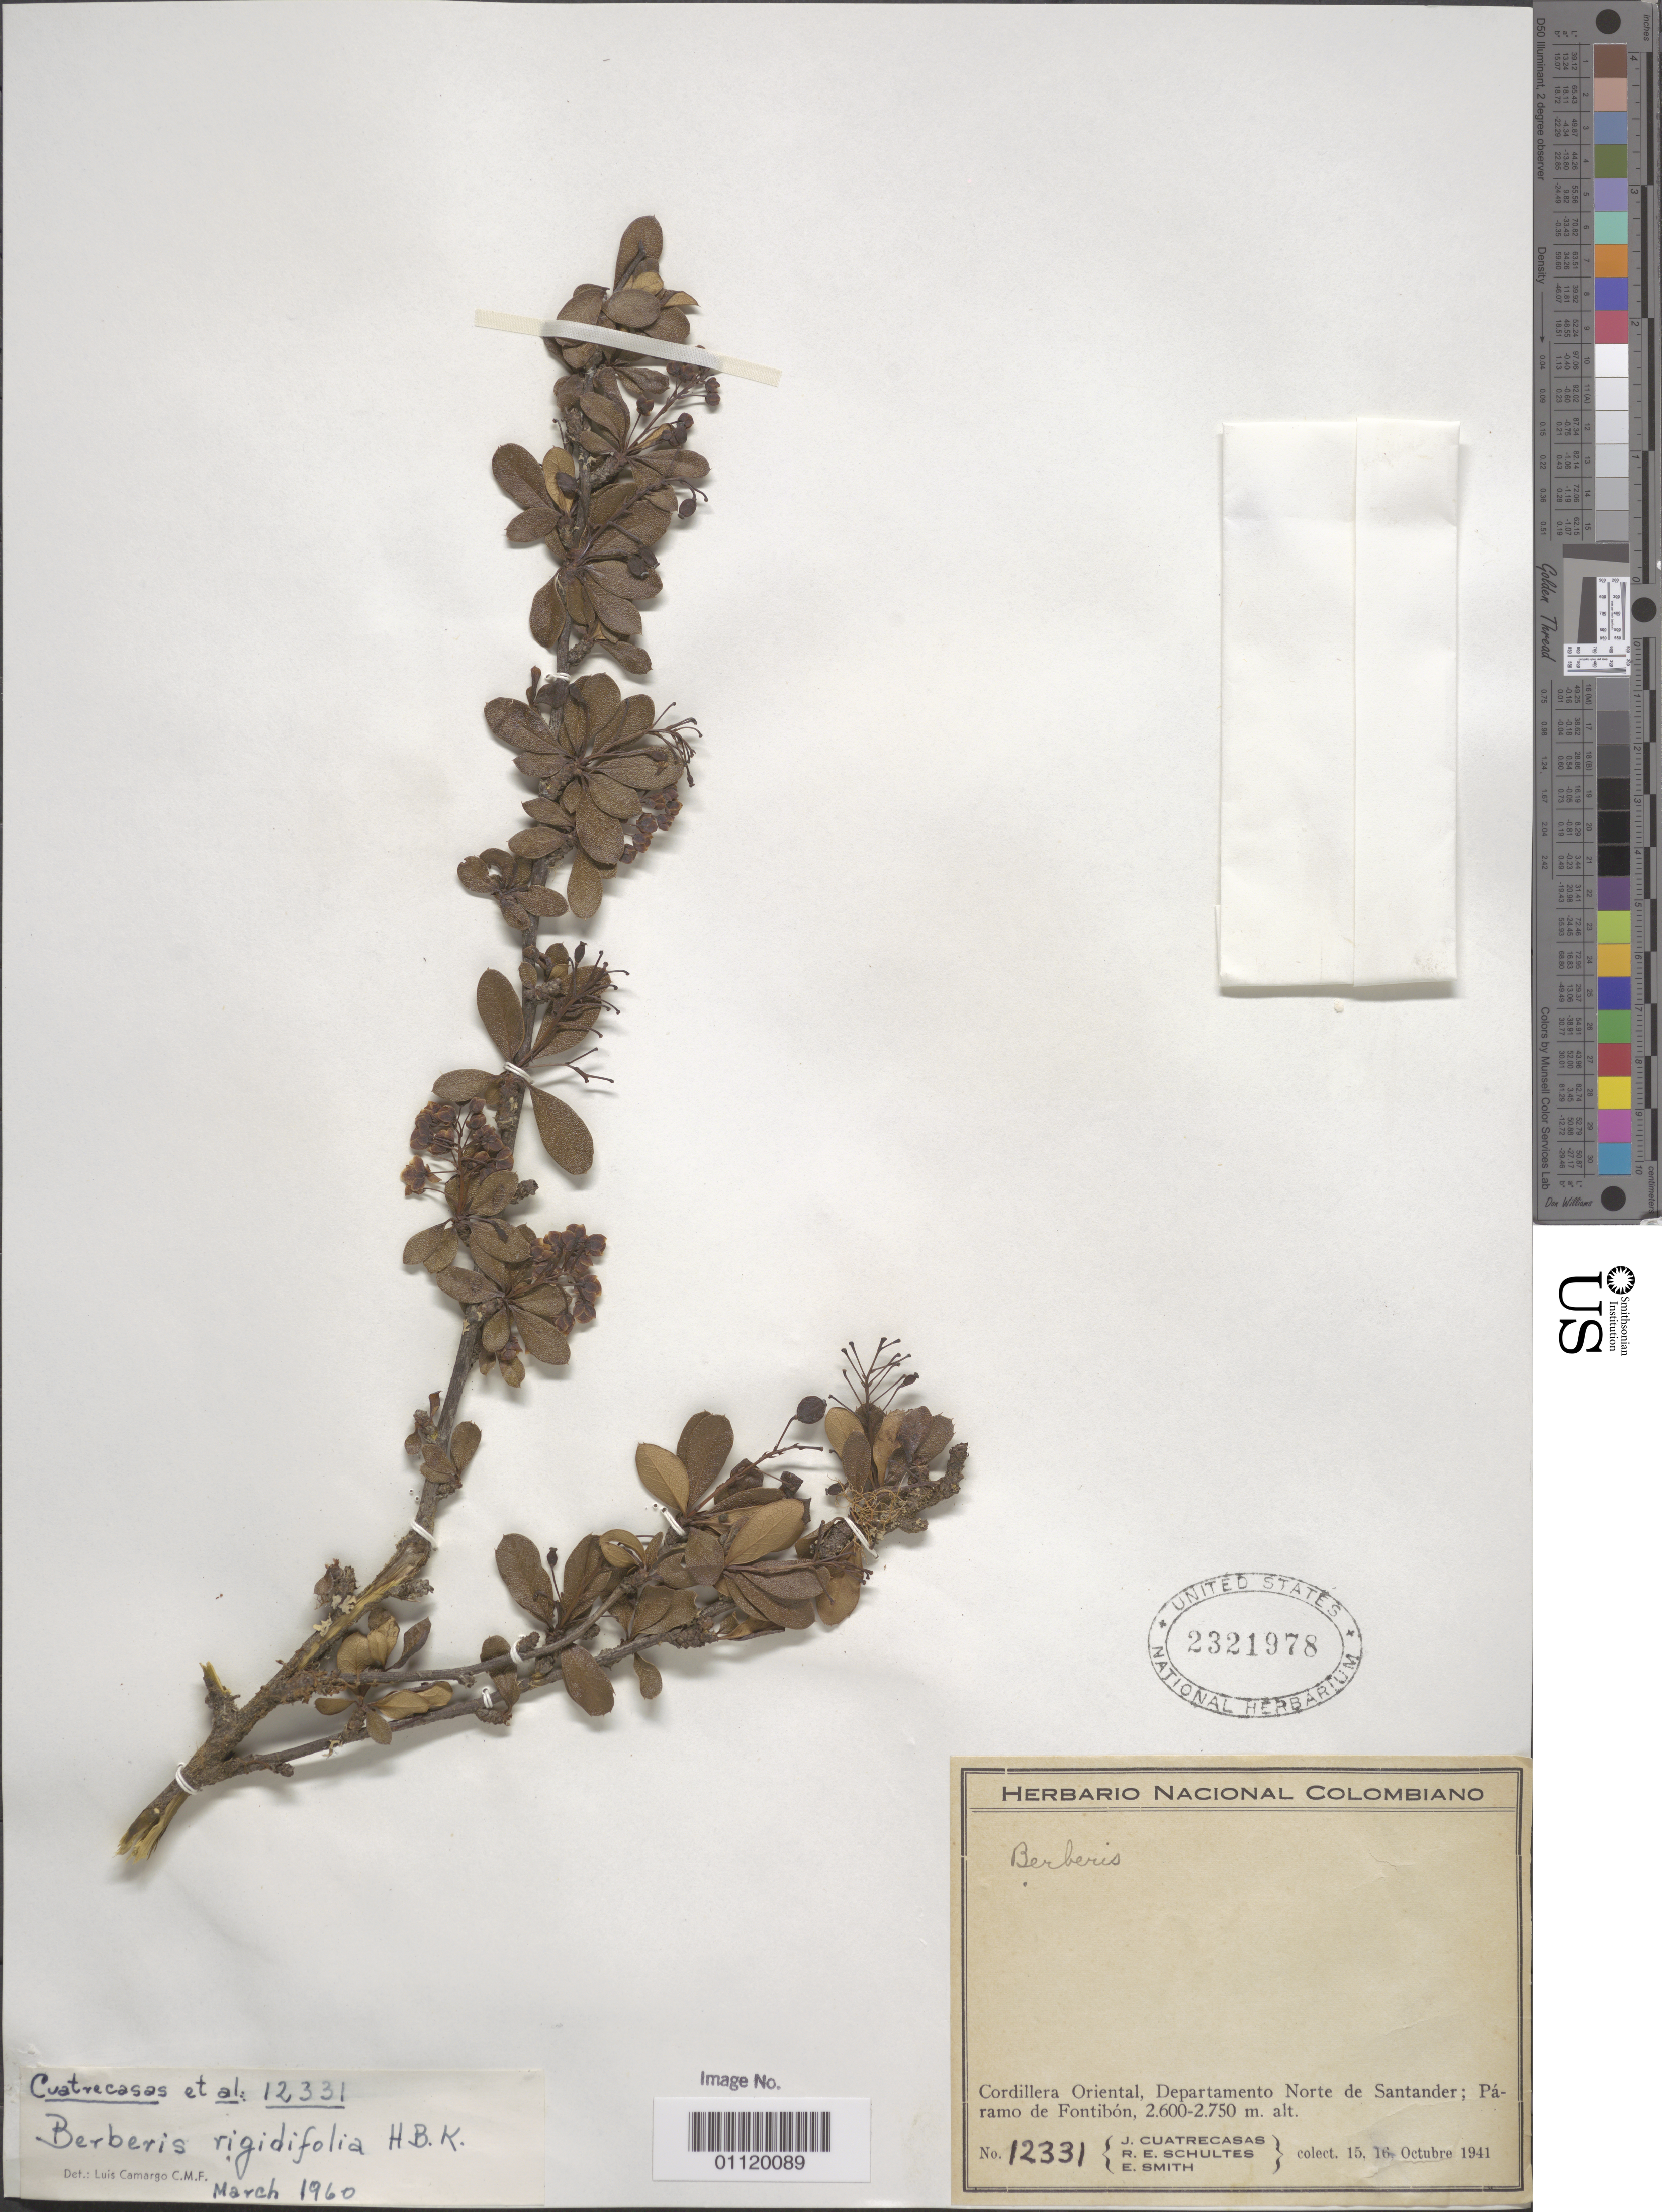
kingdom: Plantae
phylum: Tracheophyta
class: Magnoliopsida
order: Ranunculales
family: Berberidaceae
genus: Berberis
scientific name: Berberis rigidifolia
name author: Kunth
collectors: J. Cuatrecasas, R. E. Schultes & C. E. Smith Jr.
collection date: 1941-10-15/1941-10-16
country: Colombia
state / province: Norte de Santander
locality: Cordillera Oriental: Páramo de Fontibón.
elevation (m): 2600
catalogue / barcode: US 2321978